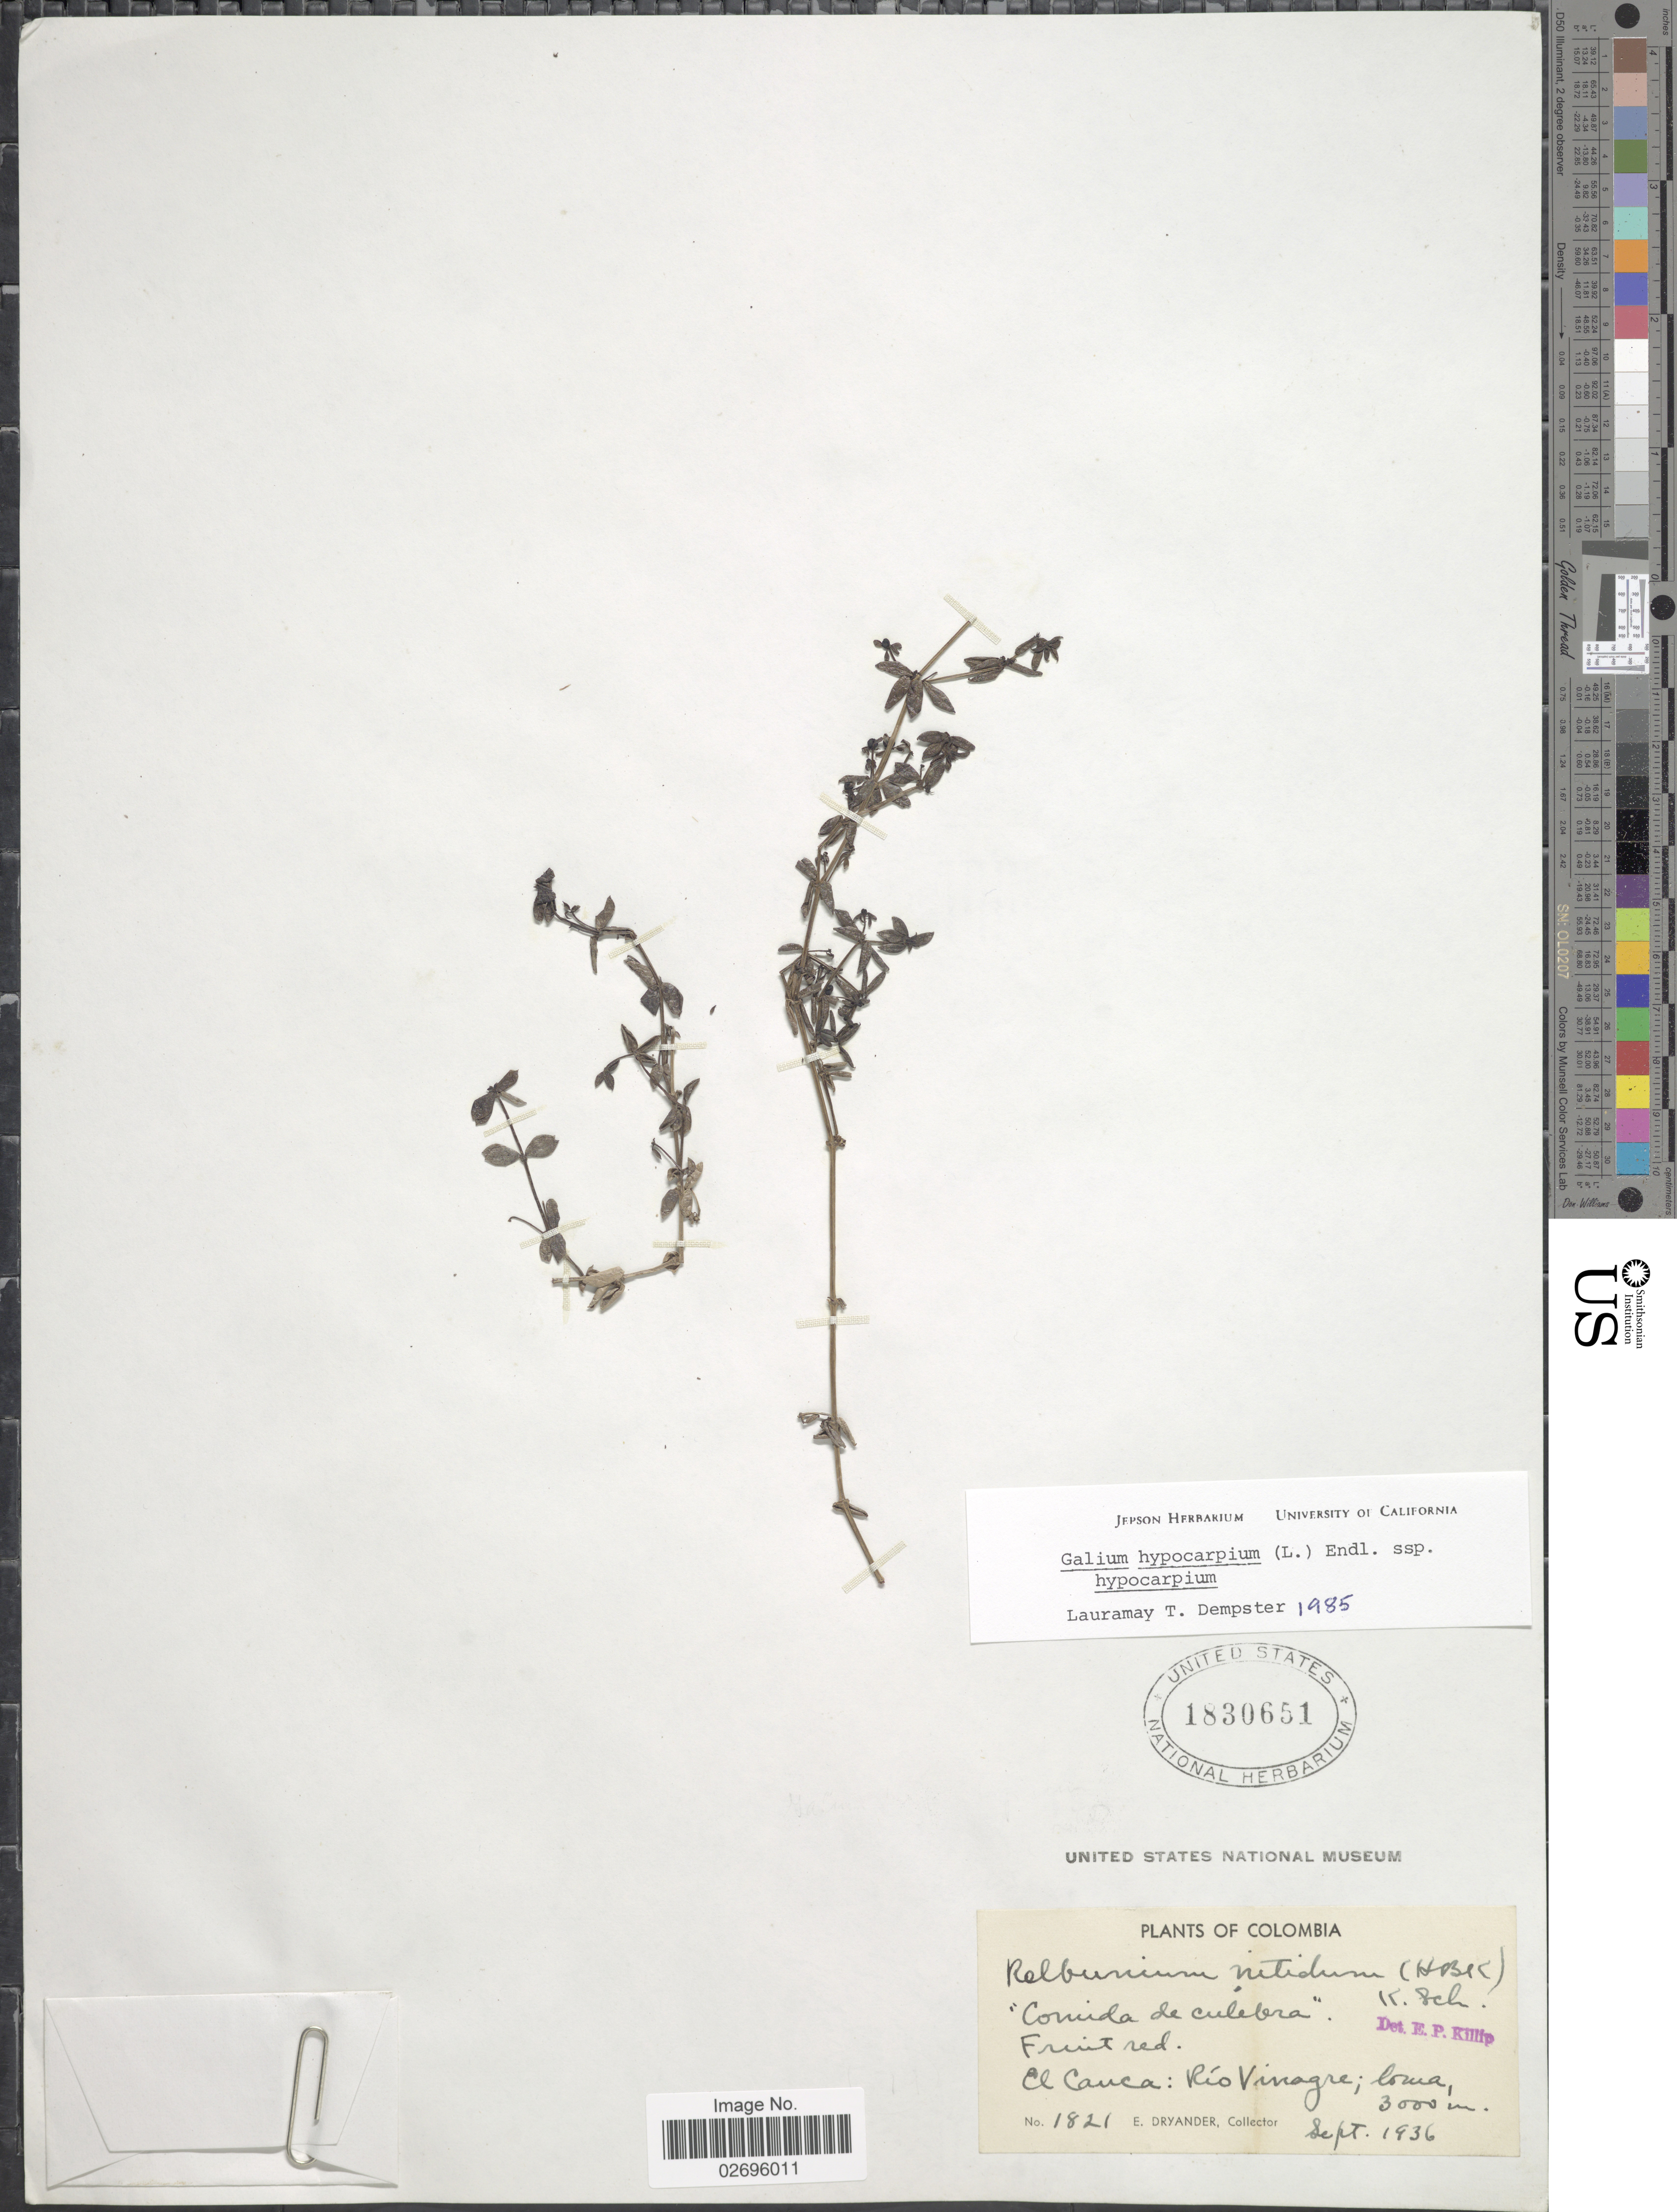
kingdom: Plantae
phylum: Tracheophyta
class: Magnoliopsida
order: Gentianales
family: Rubiaceae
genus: Galium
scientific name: Galium hypocarpium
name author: (L.) Endl. ex Griseb.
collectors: E. Dryander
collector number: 1821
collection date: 1936-09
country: Colombia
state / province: Cauca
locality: El Cauca: Río Vinagre; loma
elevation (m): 3000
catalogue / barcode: US 1830651